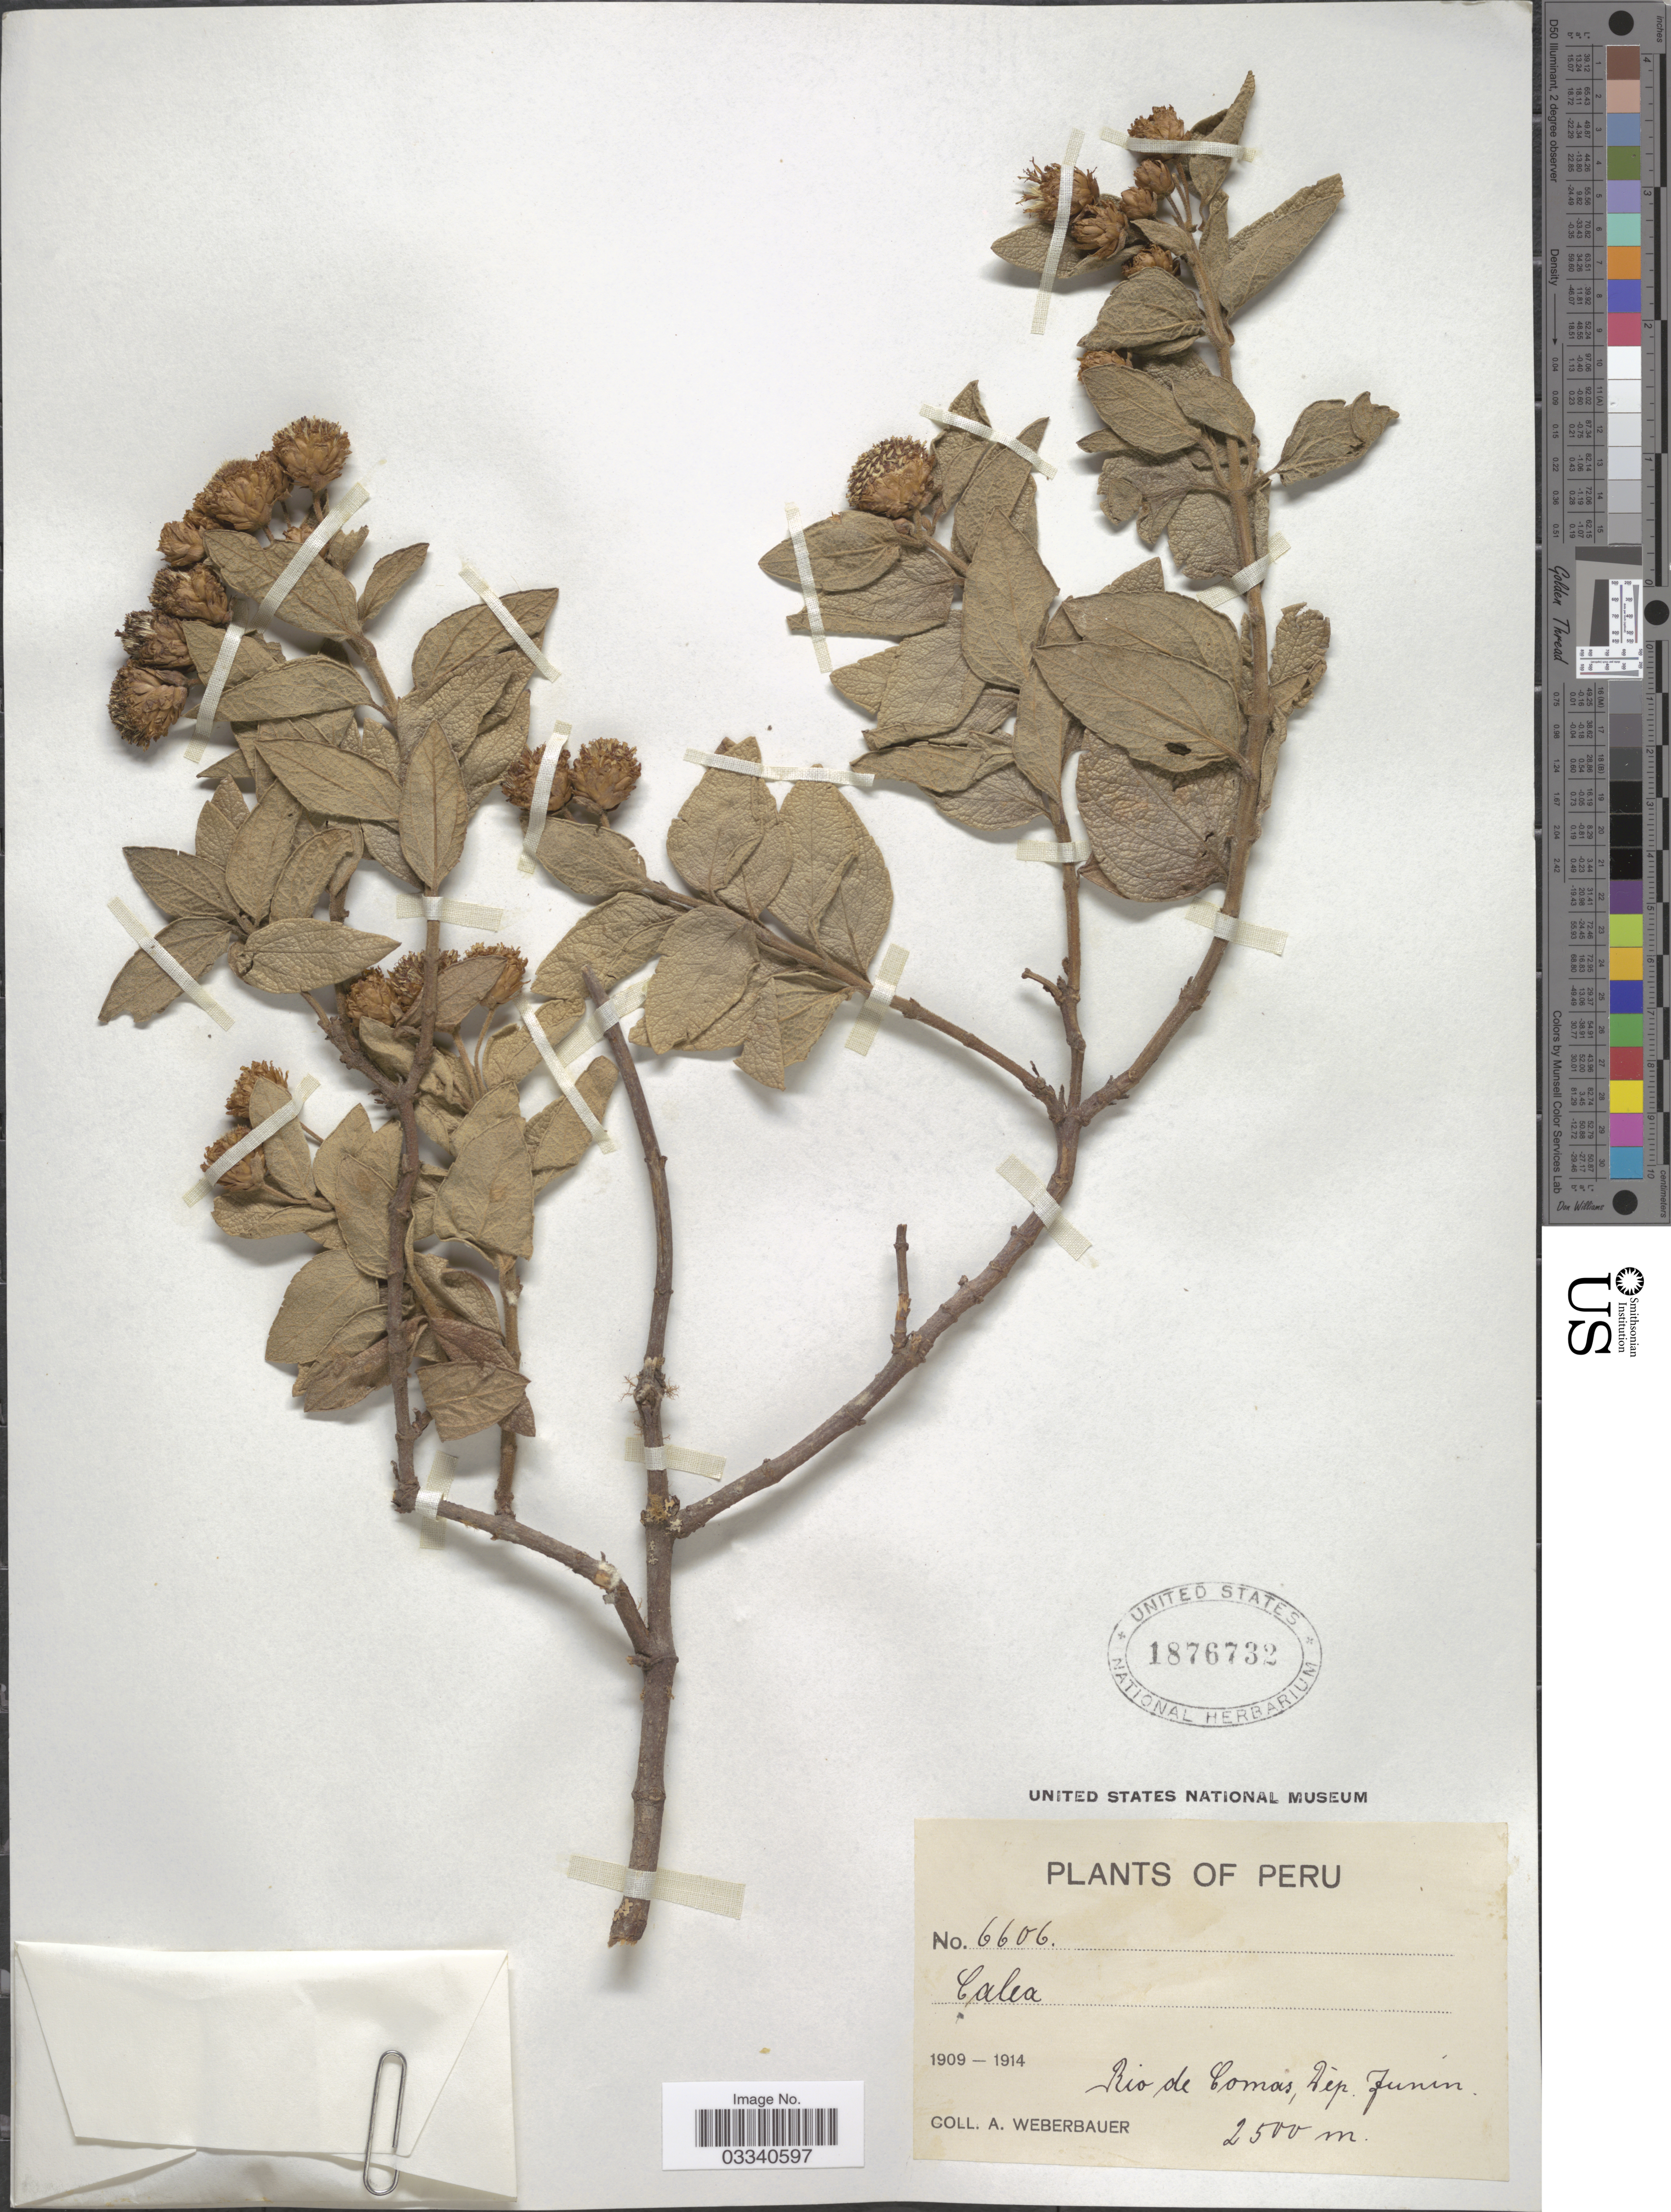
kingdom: Plantae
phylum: Tracheophyta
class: Magnoliopsida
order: Asterales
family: Asteraceae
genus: Calea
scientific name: Calea ulei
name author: Hieron.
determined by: Bueno, Vinicius Resende, (ICN), Universidade Federal do Rio Grande do Sul (BRAZIL)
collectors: A. Weberbauer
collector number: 6606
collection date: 1909/1914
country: Peru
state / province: Junín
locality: Rio de Comas, Dep. Junin.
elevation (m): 2500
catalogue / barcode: US 1876732